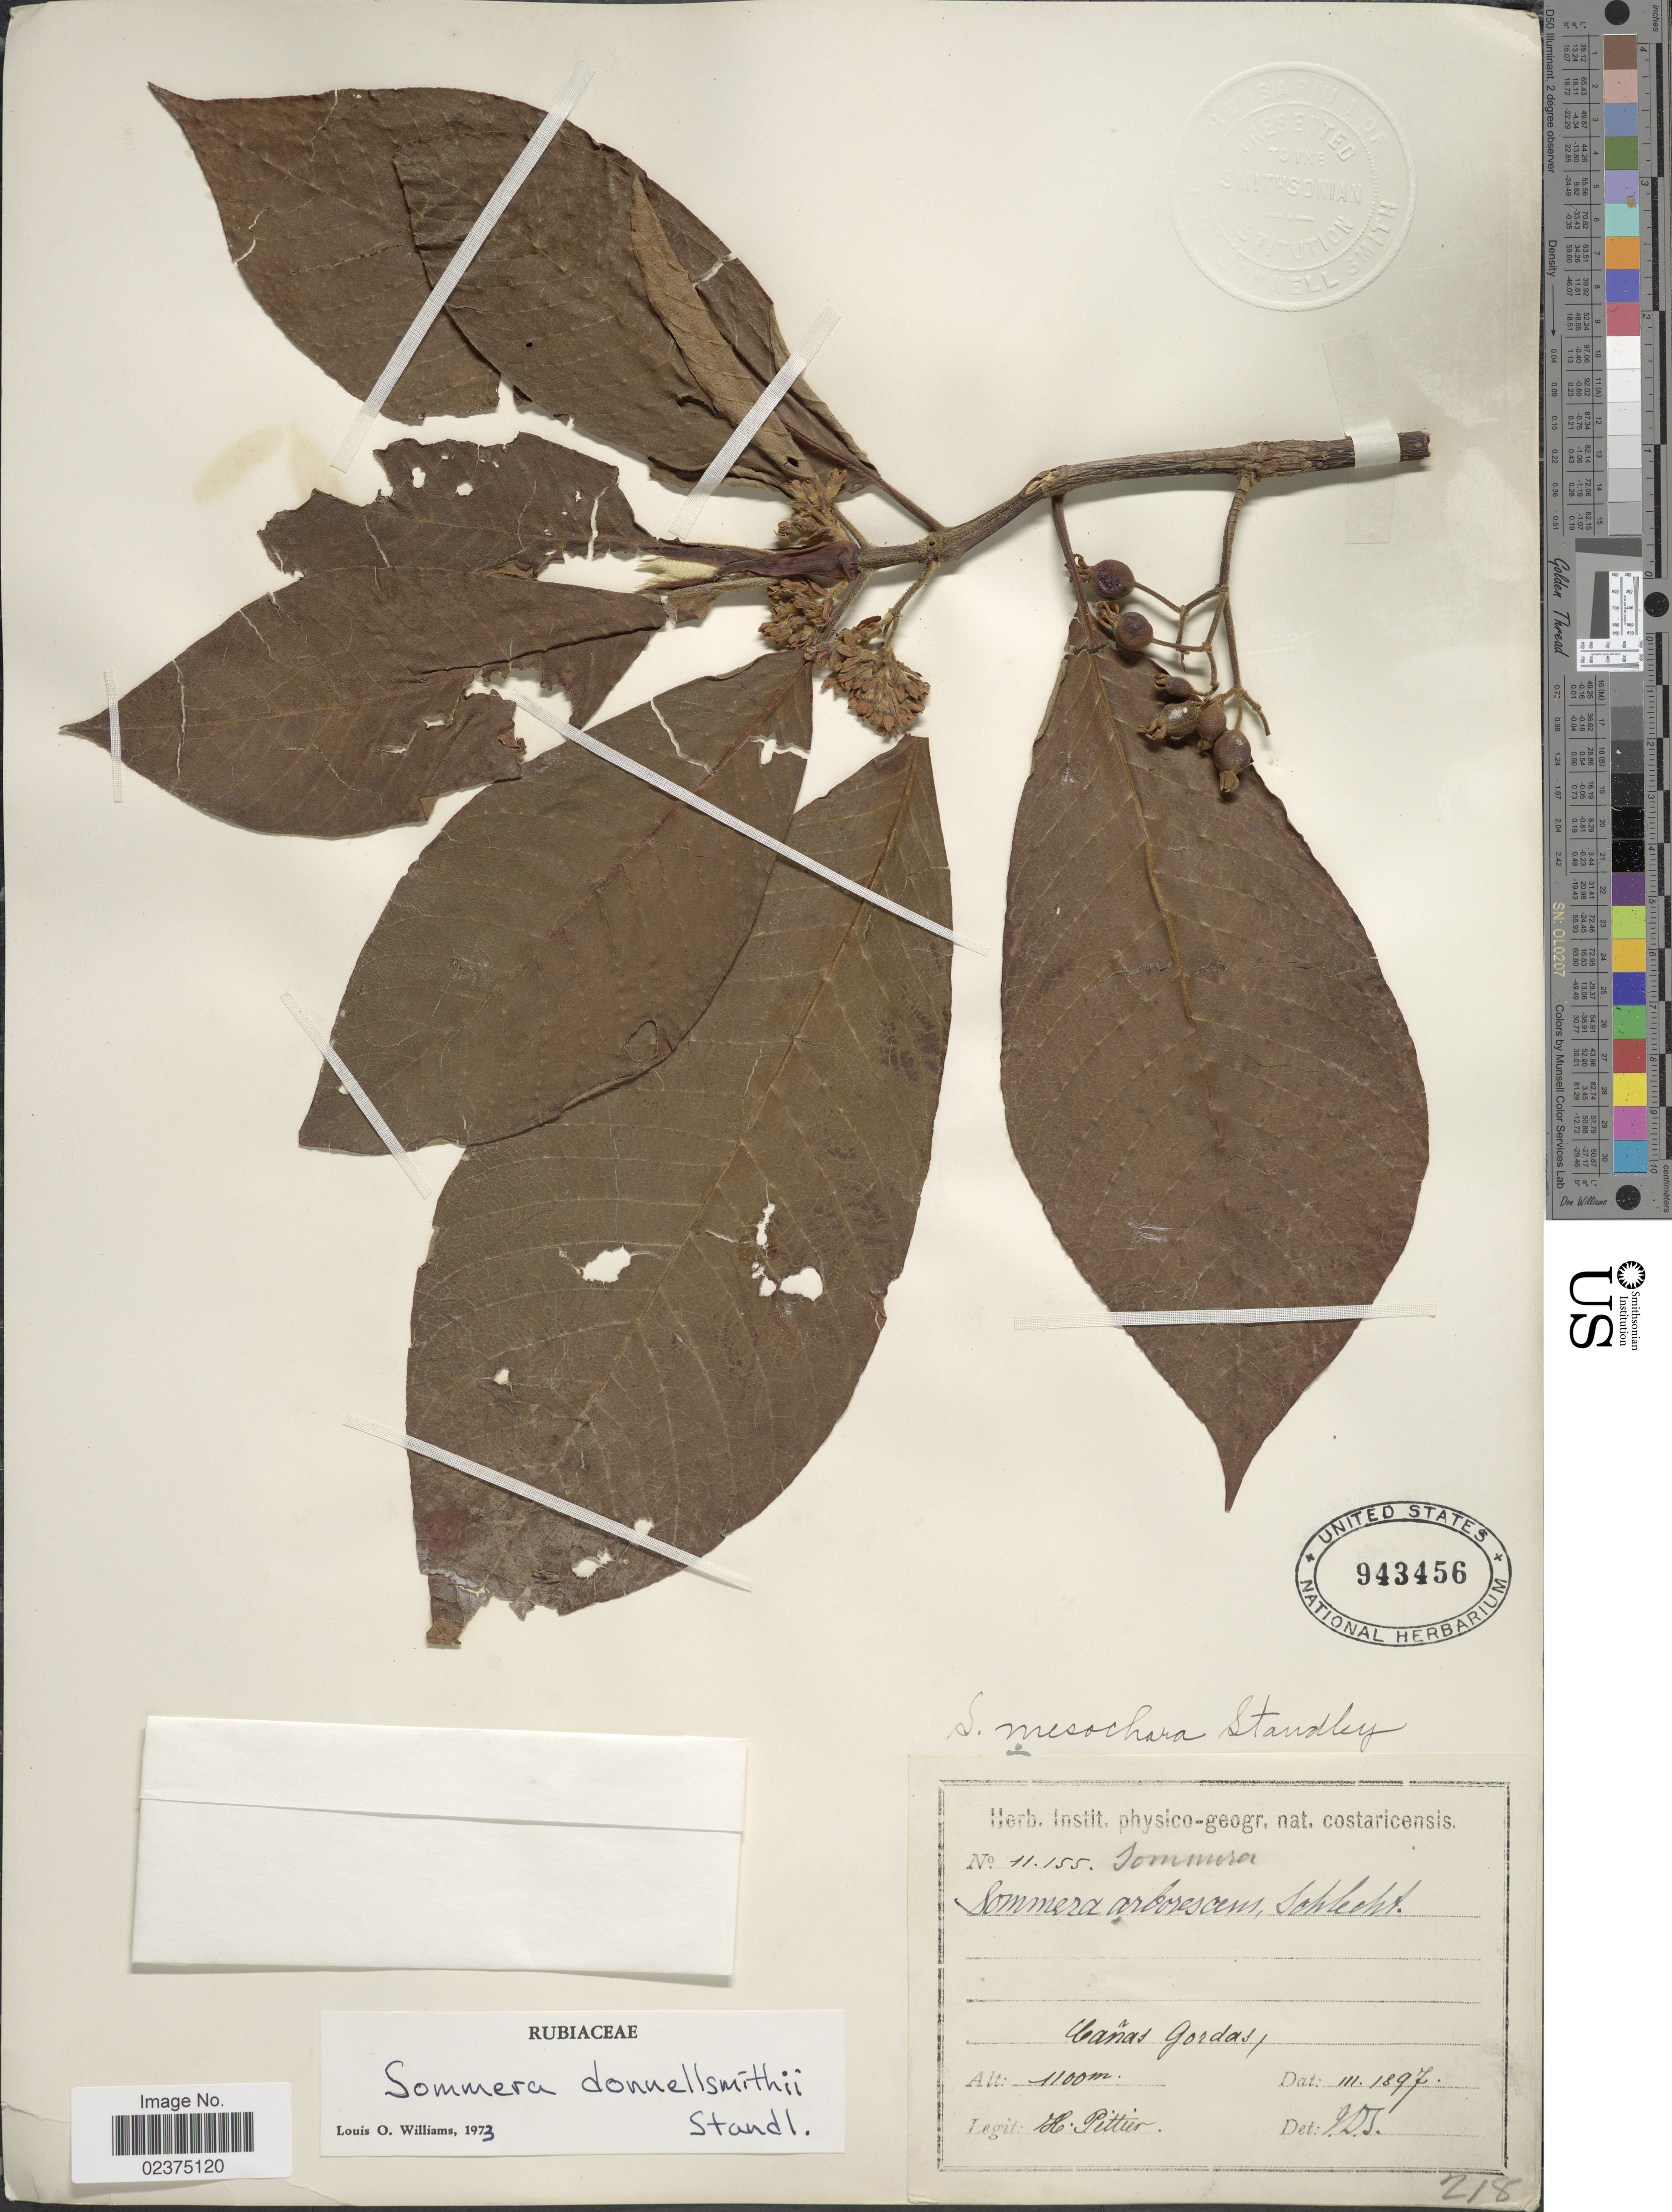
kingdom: Plantae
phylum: Tracheophyta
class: Magnoliopsida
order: Gentianales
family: Rubiaceae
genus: Sommera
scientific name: Sommera donnell-smithii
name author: Standl.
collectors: H. F. Pittier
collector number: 11155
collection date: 1897-03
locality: Canas Gordas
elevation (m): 1100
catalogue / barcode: US 943456